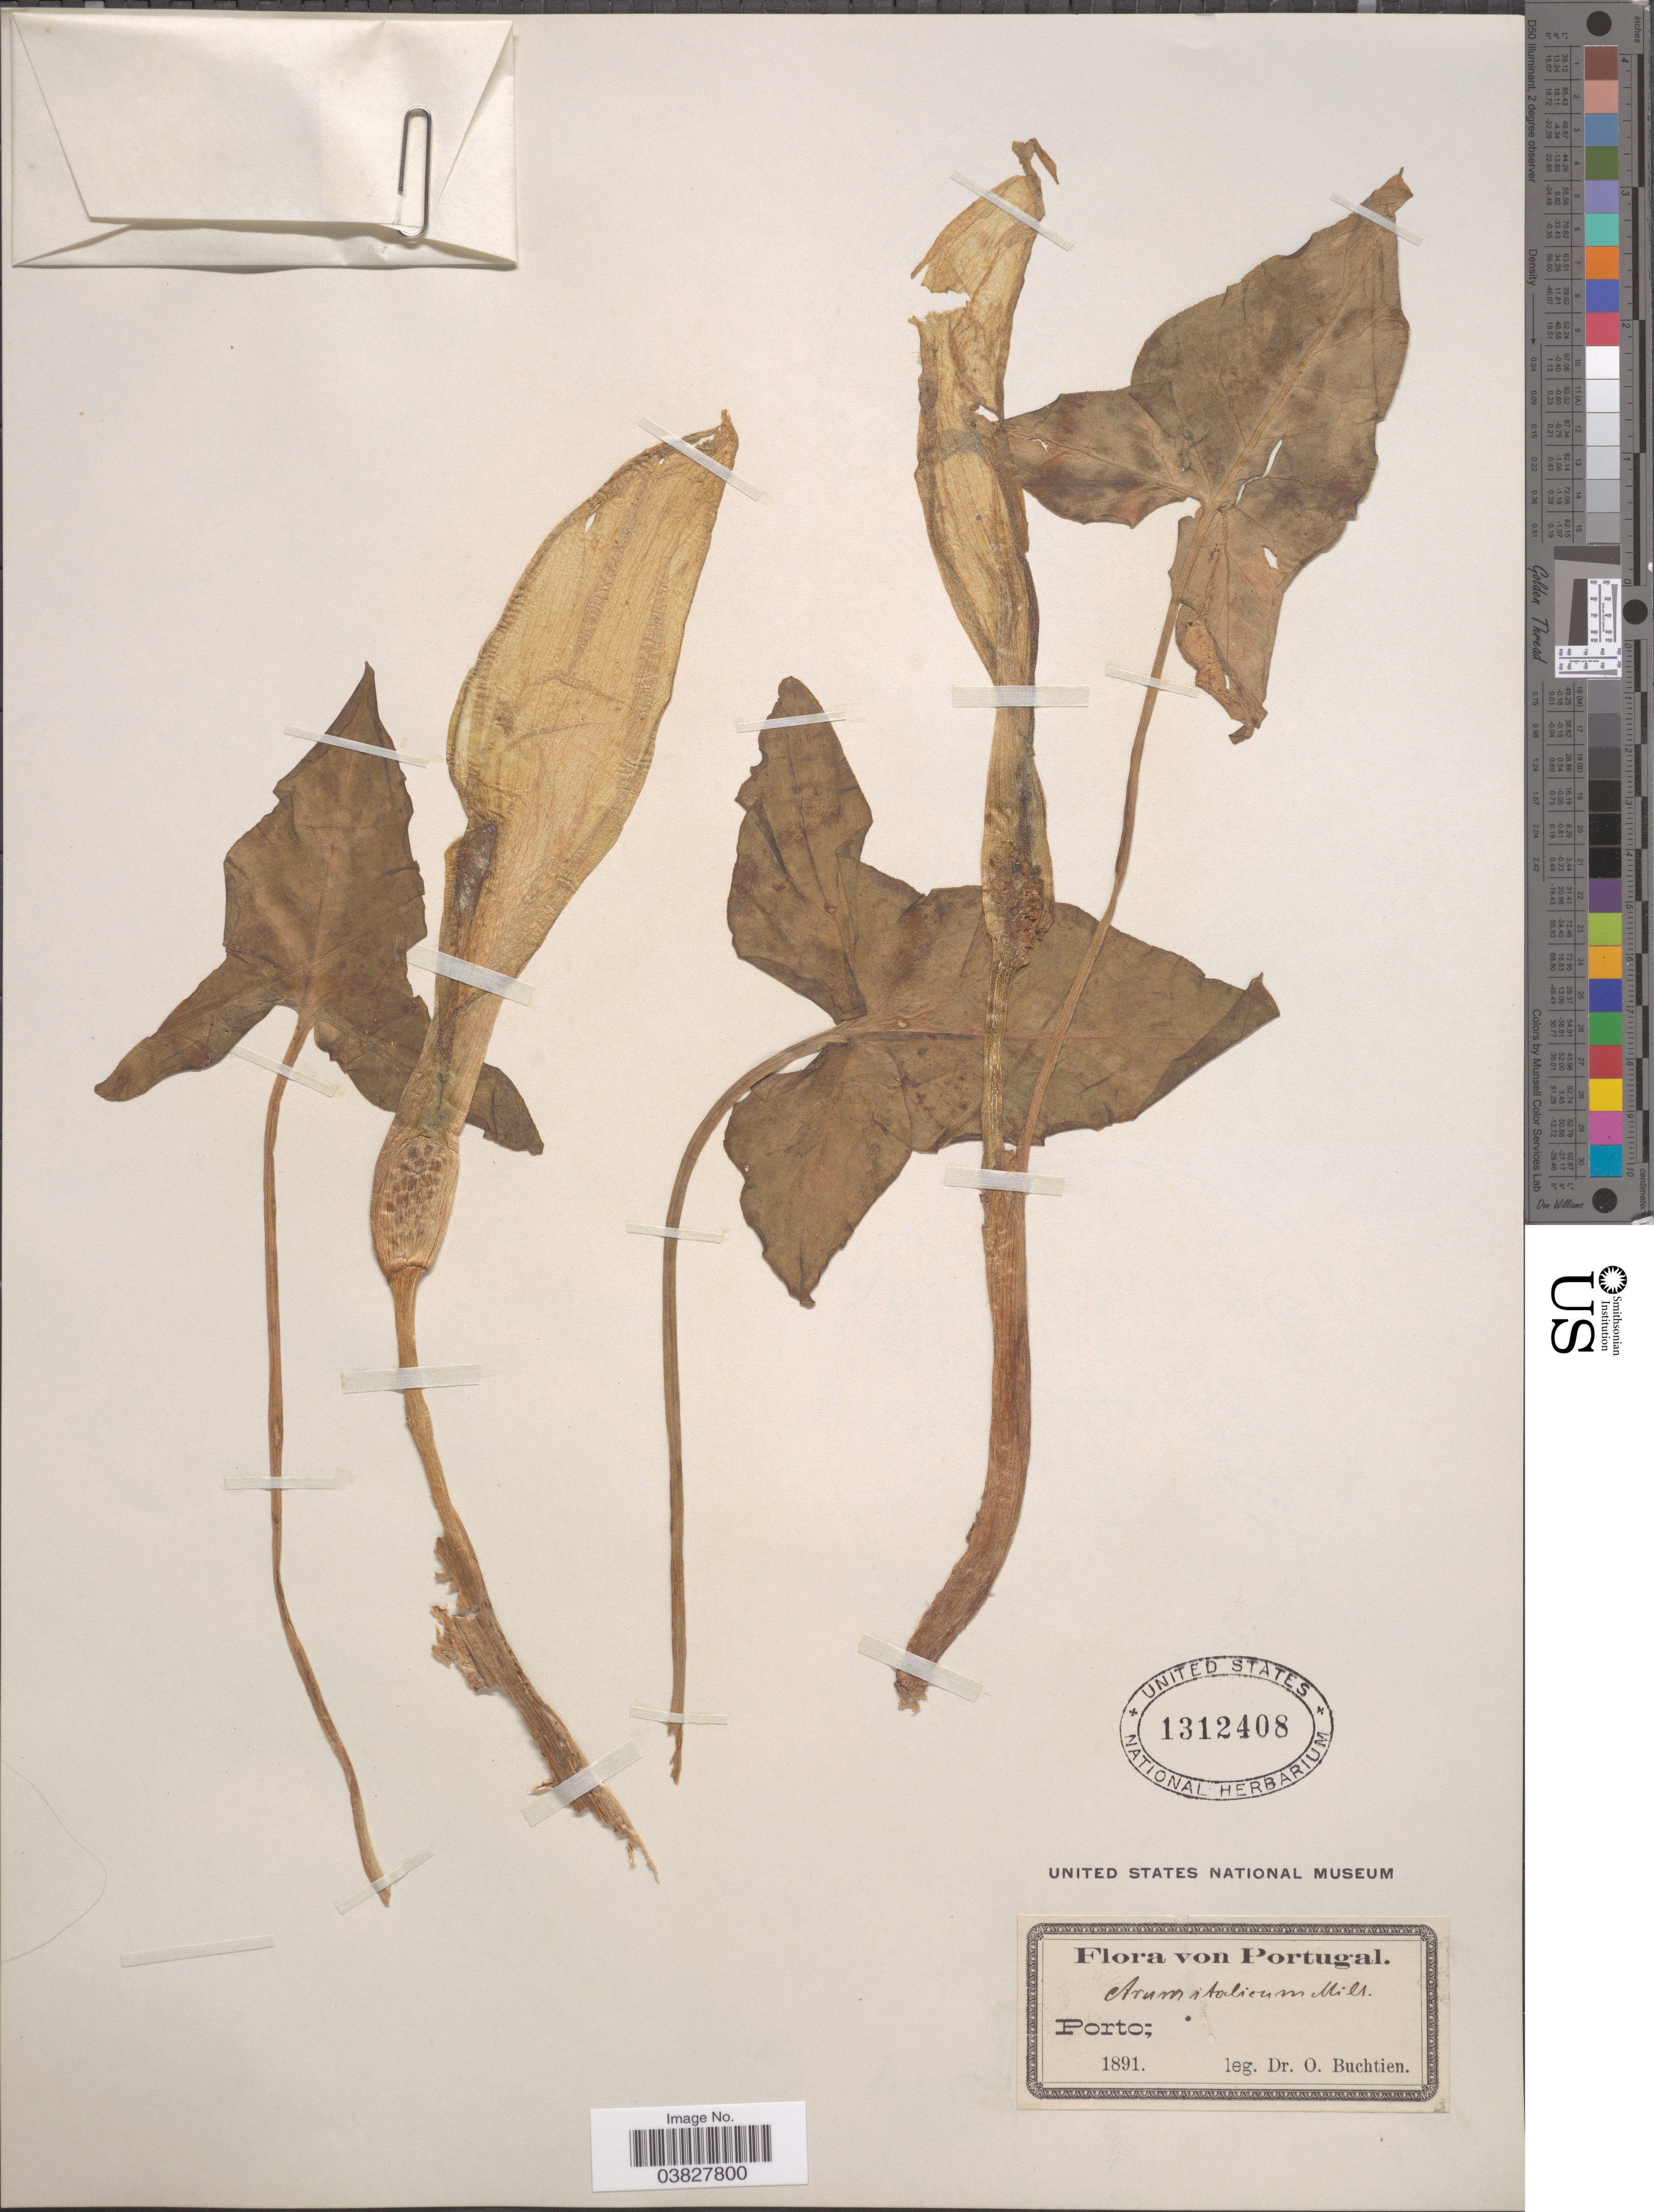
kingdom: Plantae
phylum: Tracheophyta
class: Liliopsida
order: Alismatales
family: Araceae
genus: Arum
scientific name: Arum italicum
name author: Mill.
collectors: O. Buchtien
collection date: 1891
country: Portugal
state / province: Porto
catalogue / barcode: US 1312408